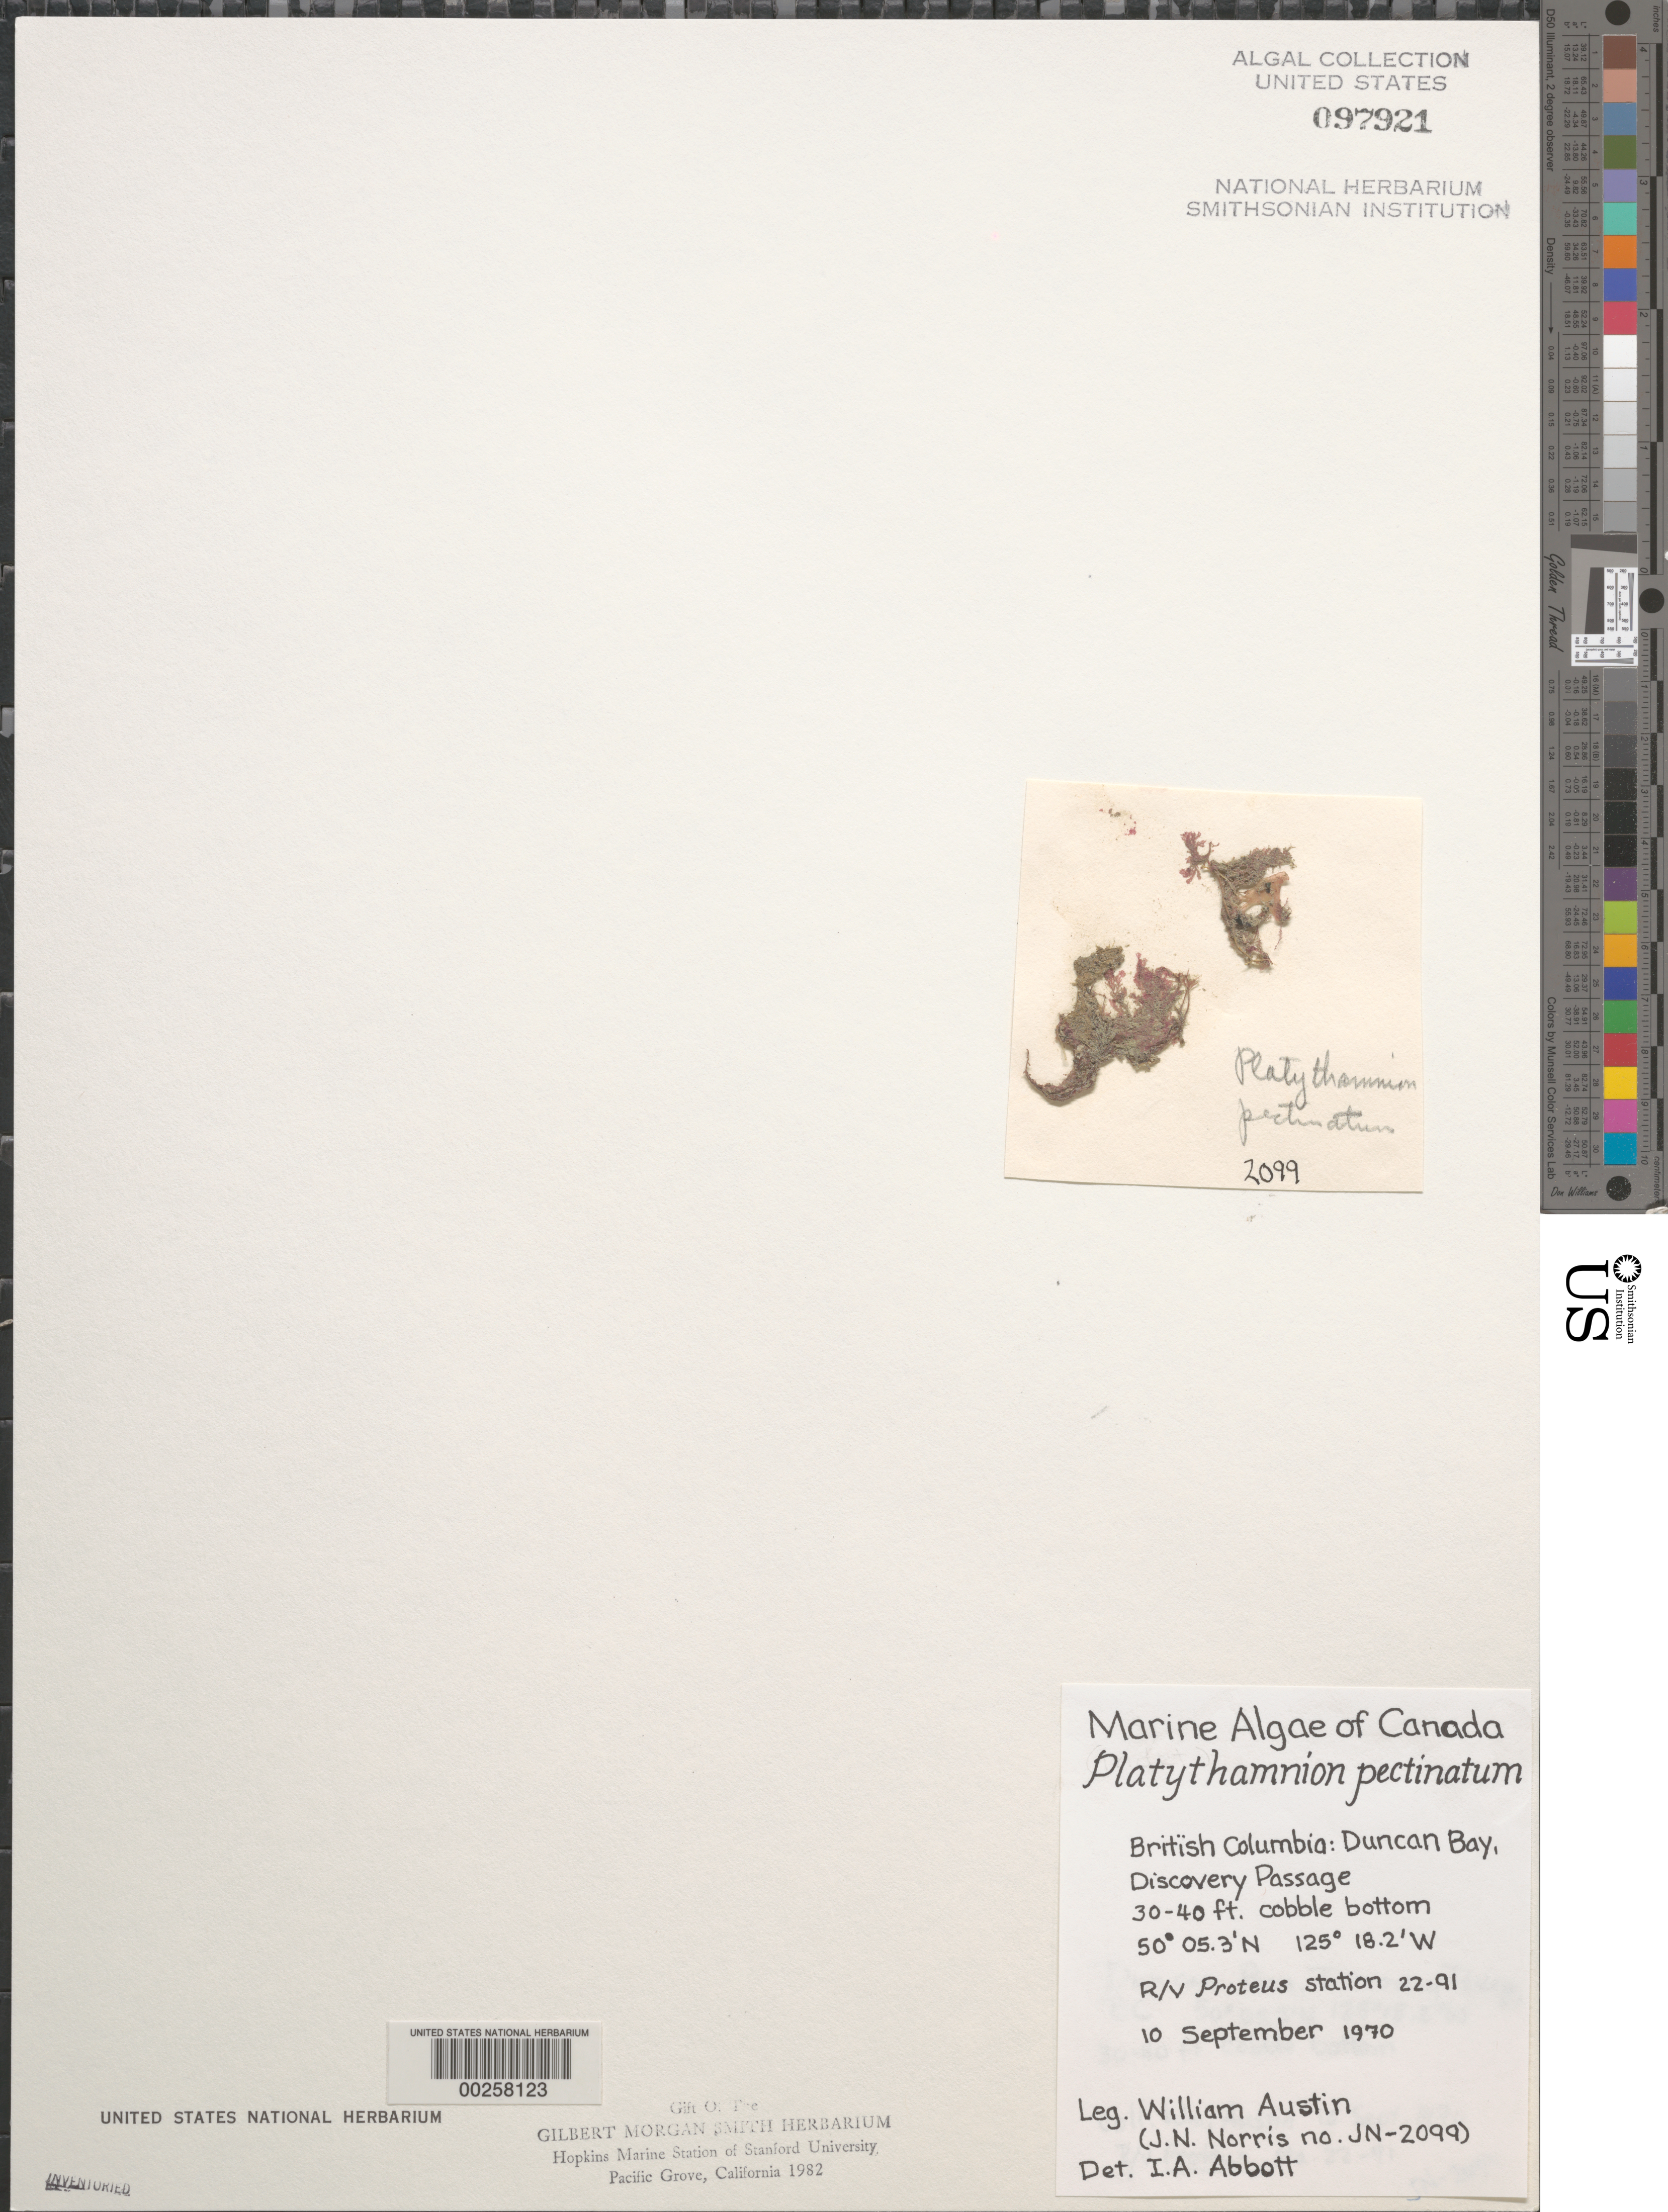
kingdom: Plantae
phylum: Rhodophyta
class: Florideophyceae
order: Ceramiales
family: Ceramiaceae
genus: Pterothamnion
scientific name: Pterothamnion pectinatum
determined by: Algae name updating Project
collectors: W. Austin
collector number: Jn-2099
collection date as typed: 10 Sep 1970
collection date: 1970-09-10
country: Canada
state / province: British Columbia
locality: Duncan Bay, Discovery Passage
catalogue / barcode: US 97921